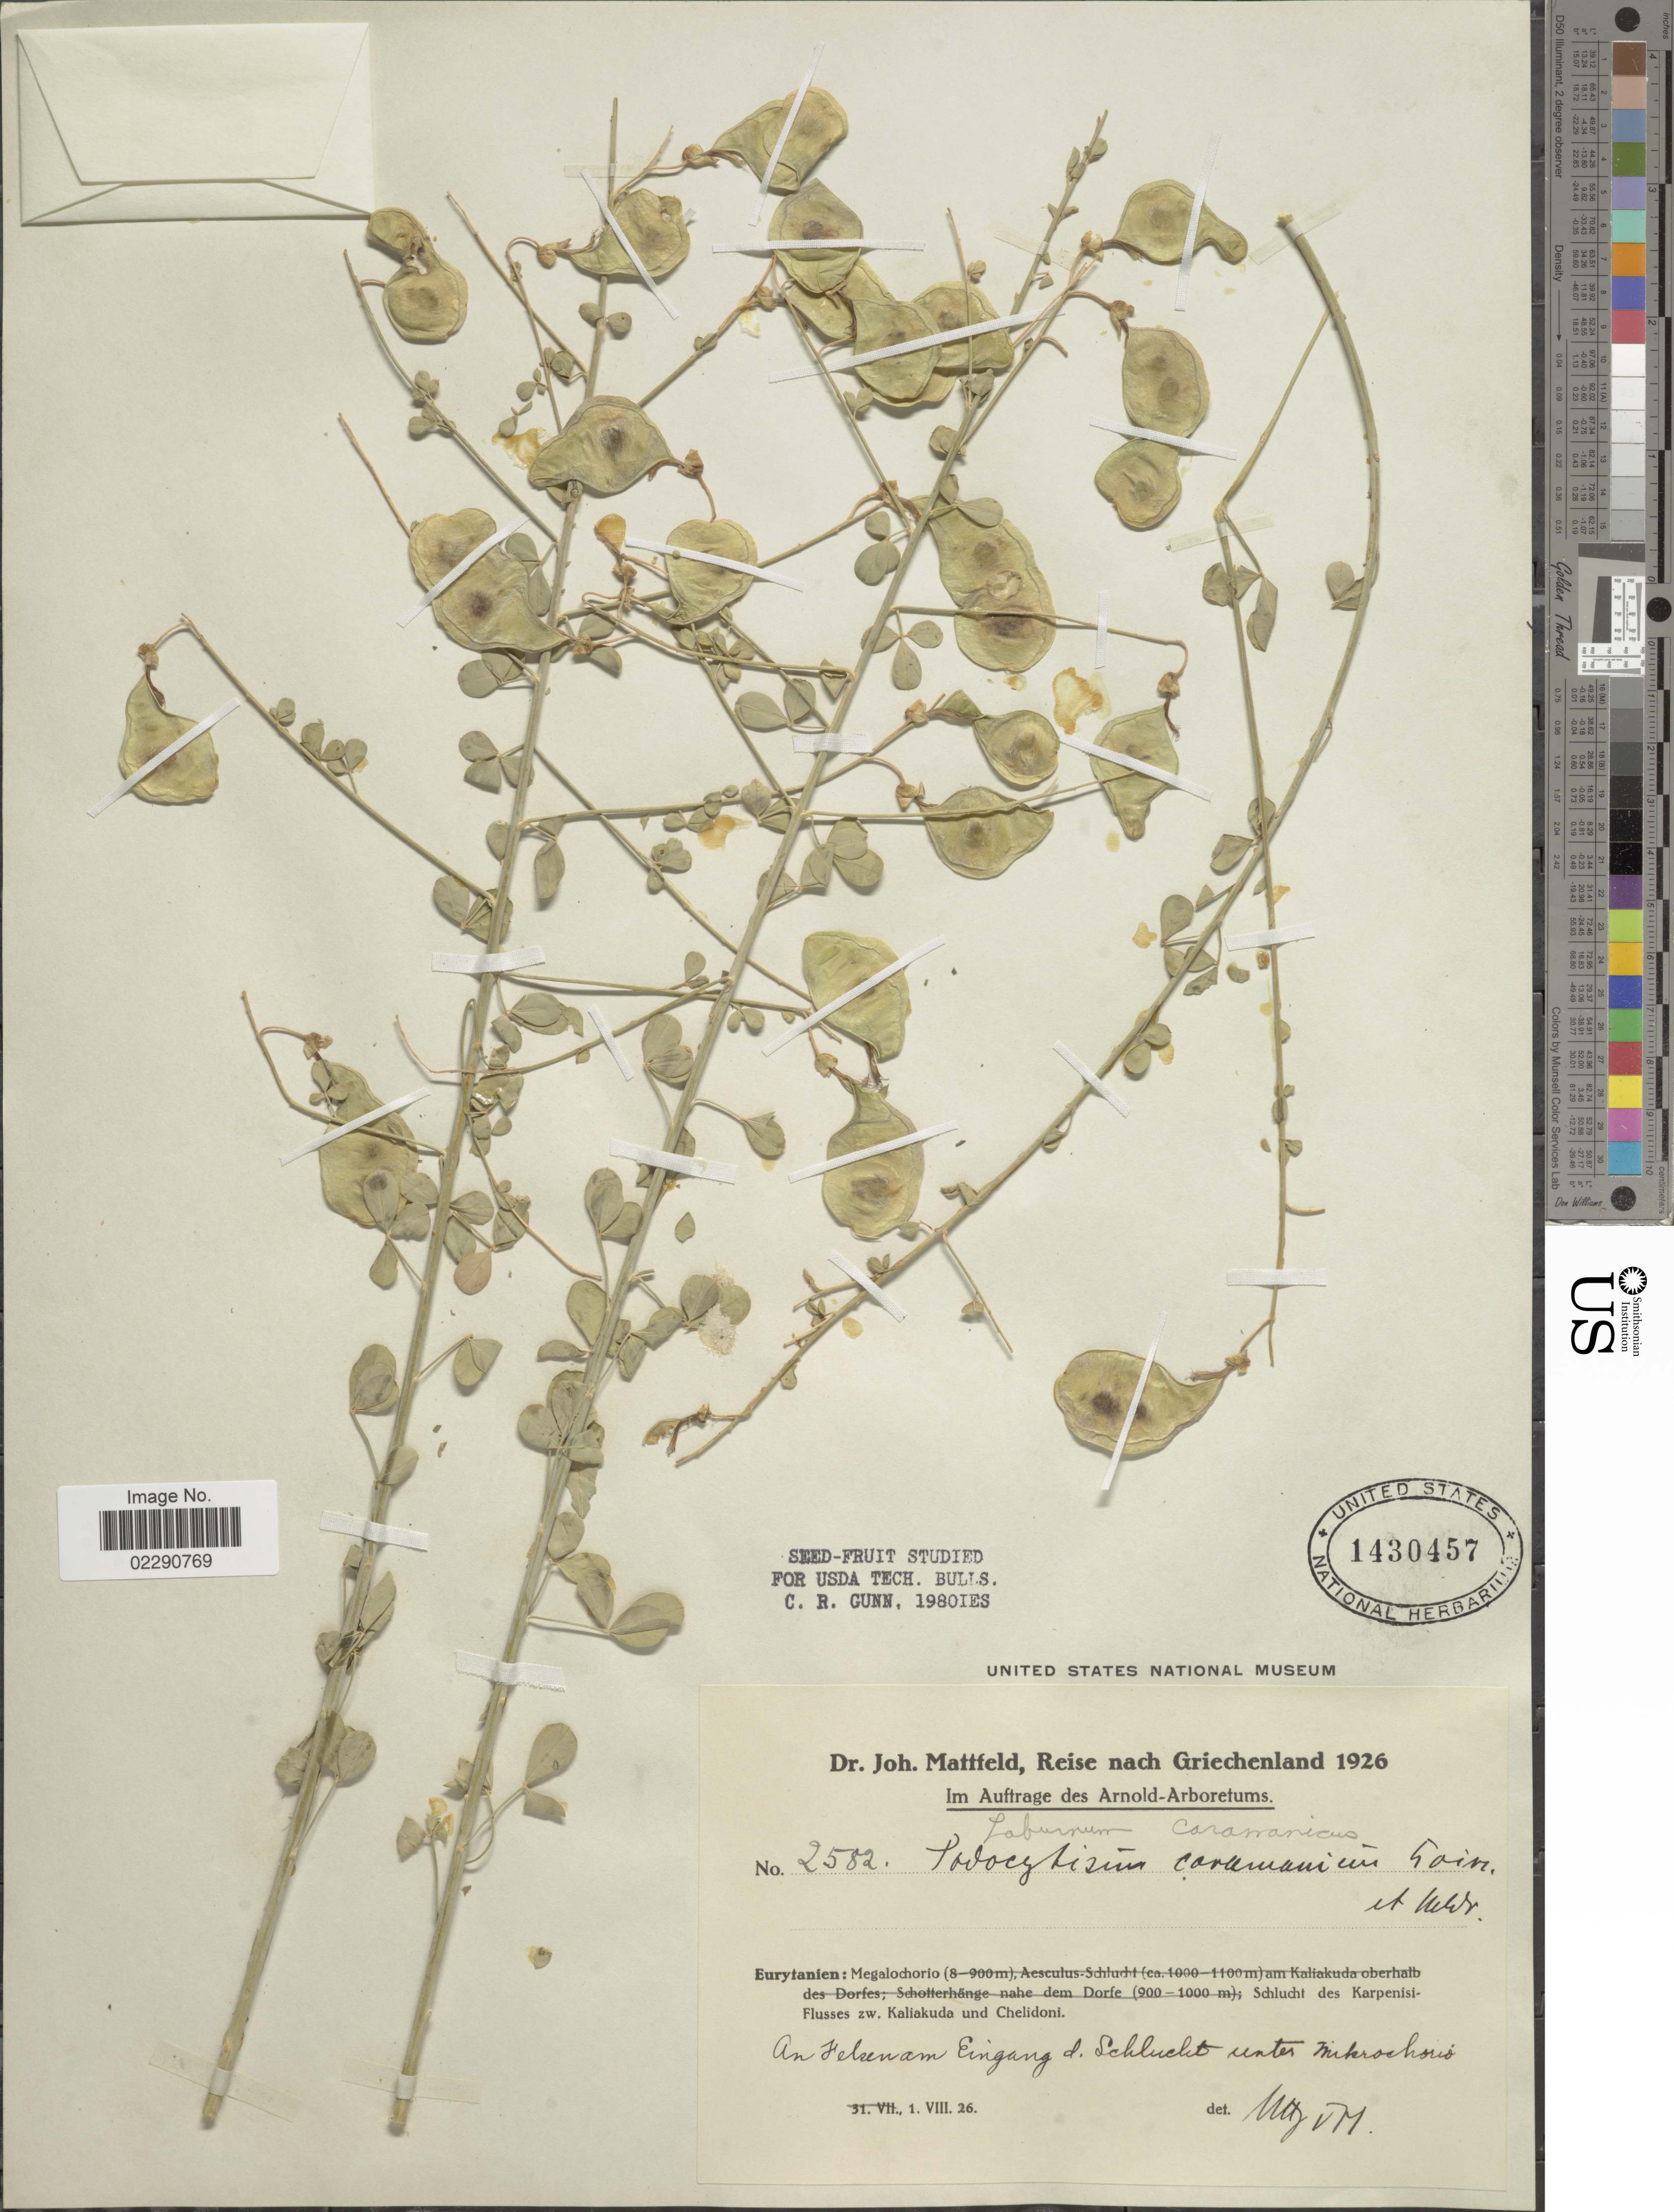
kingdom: Plantae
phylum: Tracheophyta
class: Magnoliopsida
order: Fabales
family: Fabaceae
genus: Podocytisus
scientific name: Podocytisus caramanicus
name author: Boiss. & Heldr.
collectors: J. Mattfeld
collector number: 2582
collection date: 1926-08-01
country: Greece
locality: Griechenland, Eurytanien, Megalochorio, schlucht des Karpenisi-Flusses zw. Kaliakuda und Chelidoni, eingang d. Schlucht center Mikrochorio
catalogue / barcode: US 1430457